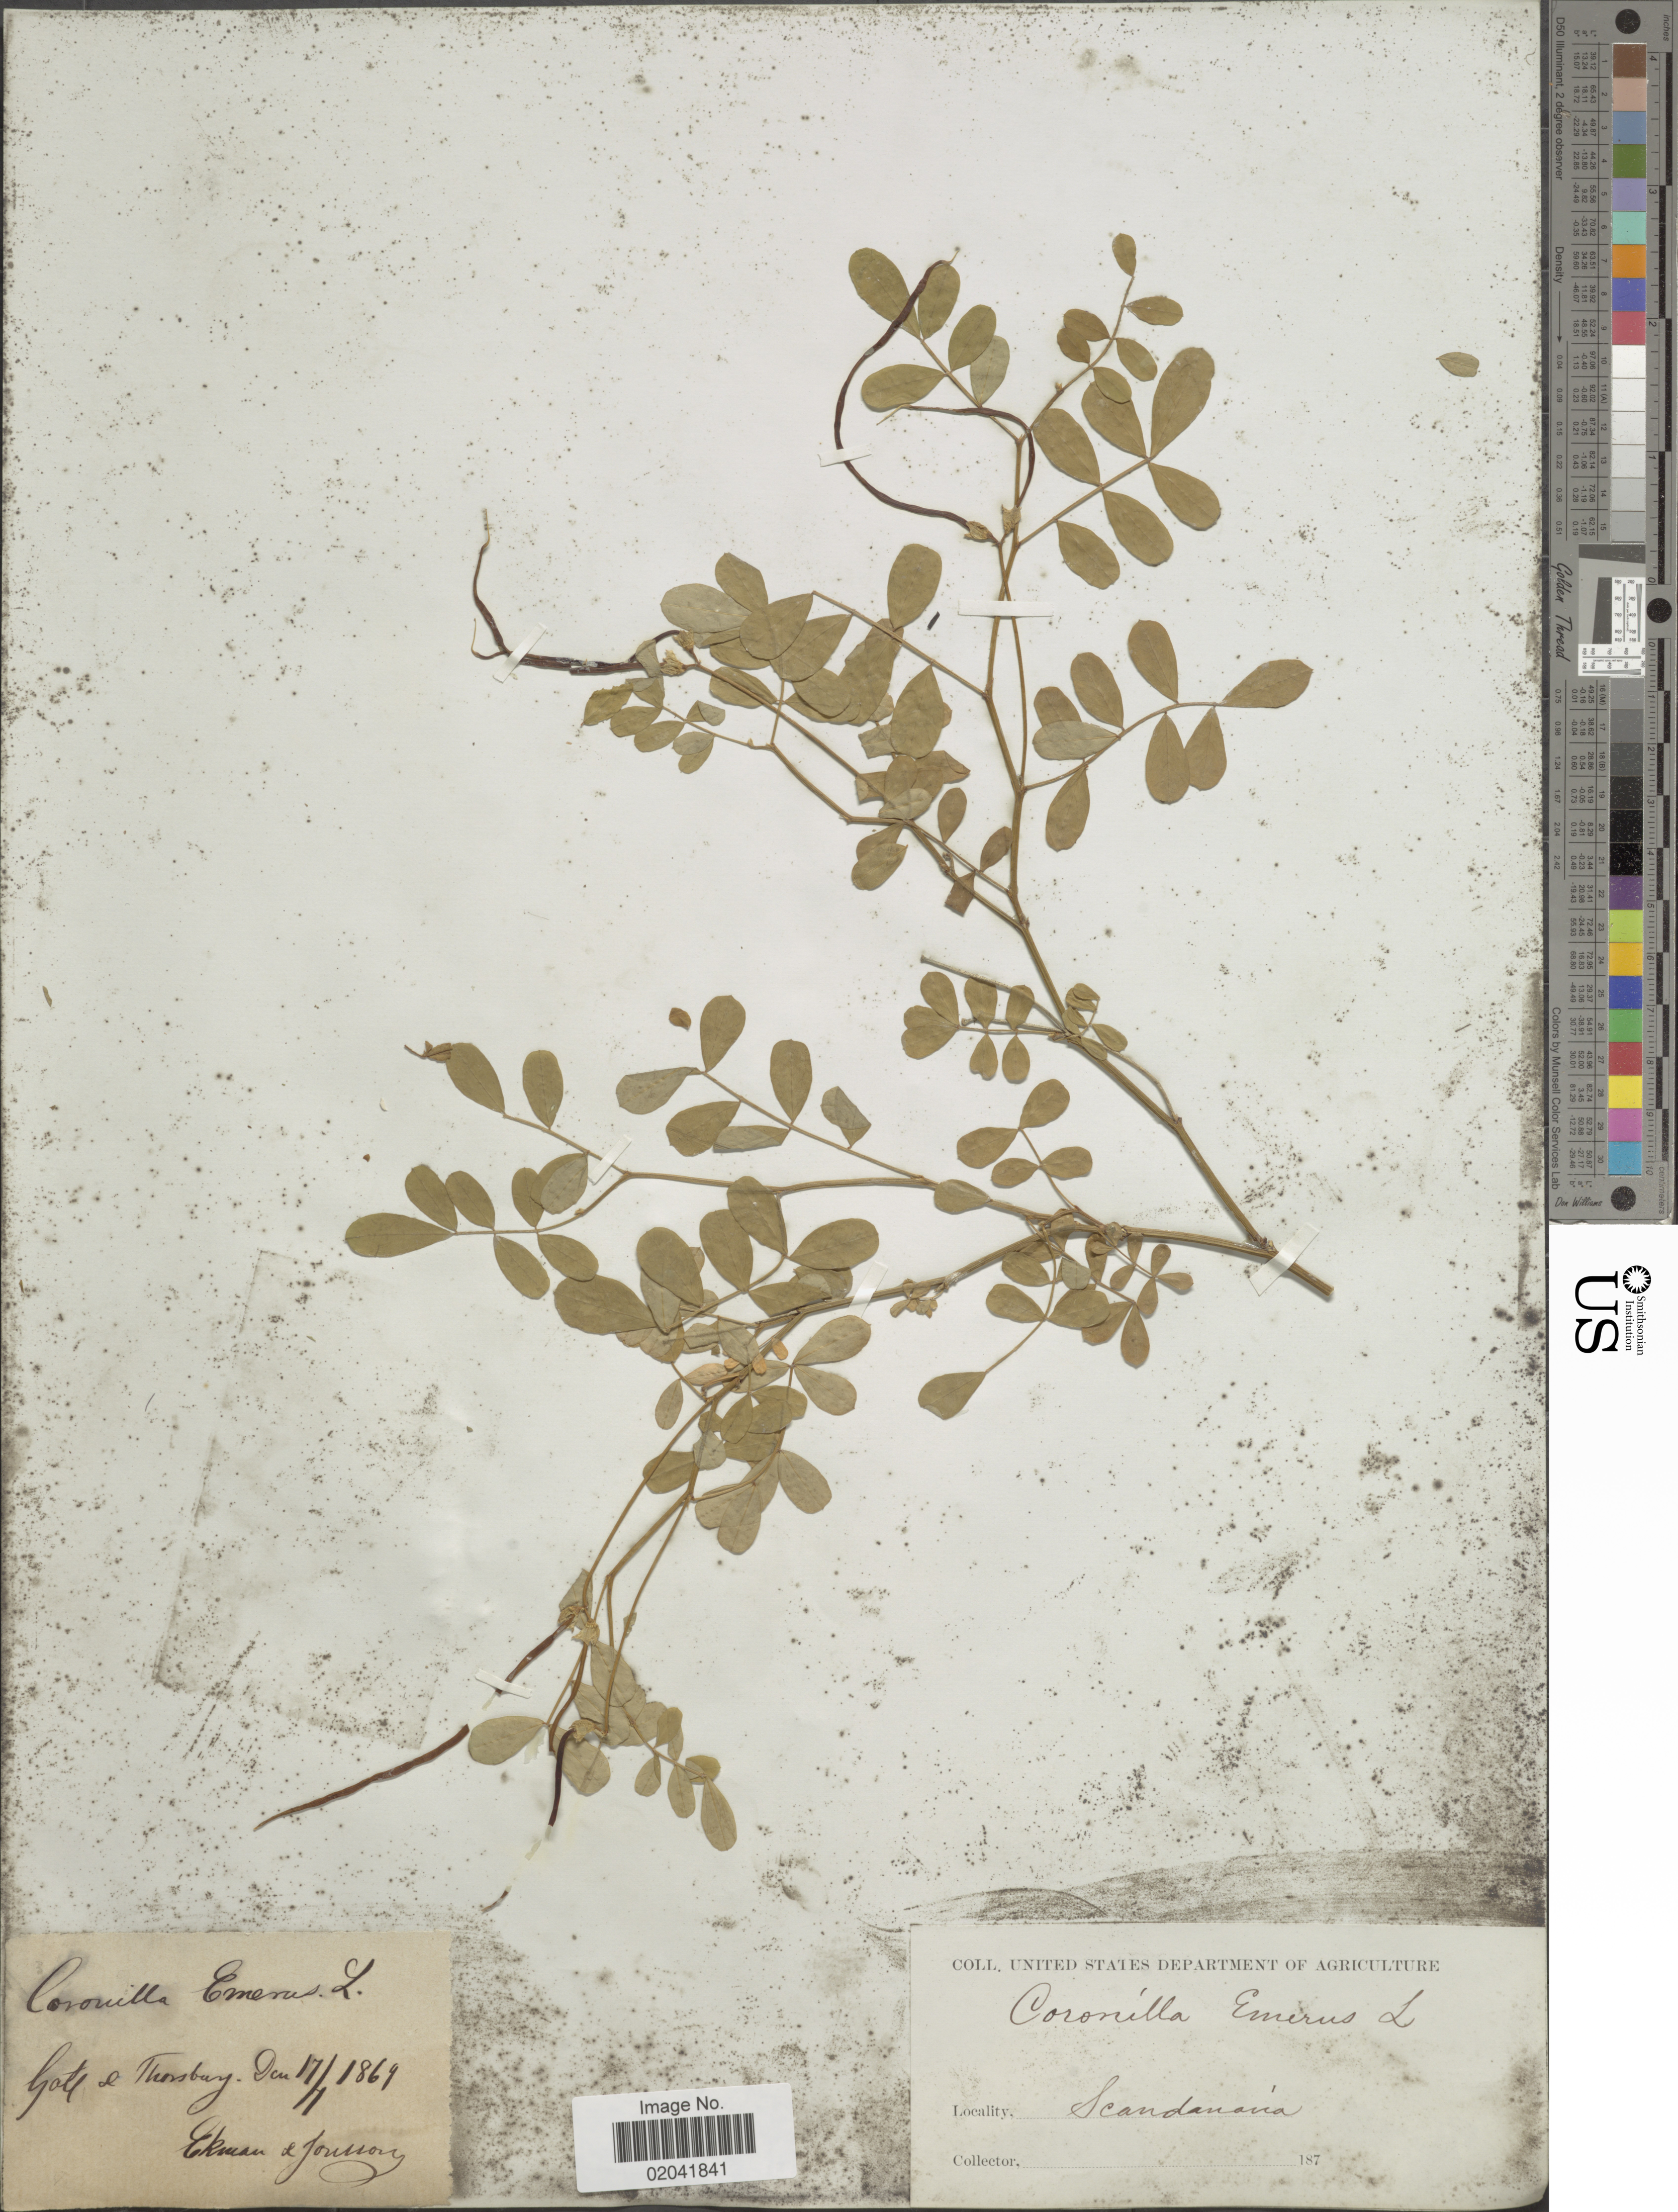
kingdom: Plantae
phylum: Tracheophyta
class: Magnoliopsida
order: Fabales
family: Fabaceae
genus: Coronilla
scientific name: Coronilla emerus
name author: L.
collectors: -. Ekman & -. Jonsson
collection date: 1869-07-17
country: Sweden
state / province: Gotland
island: Gotland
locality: Gotl. & Thorsbay, Scandanavia